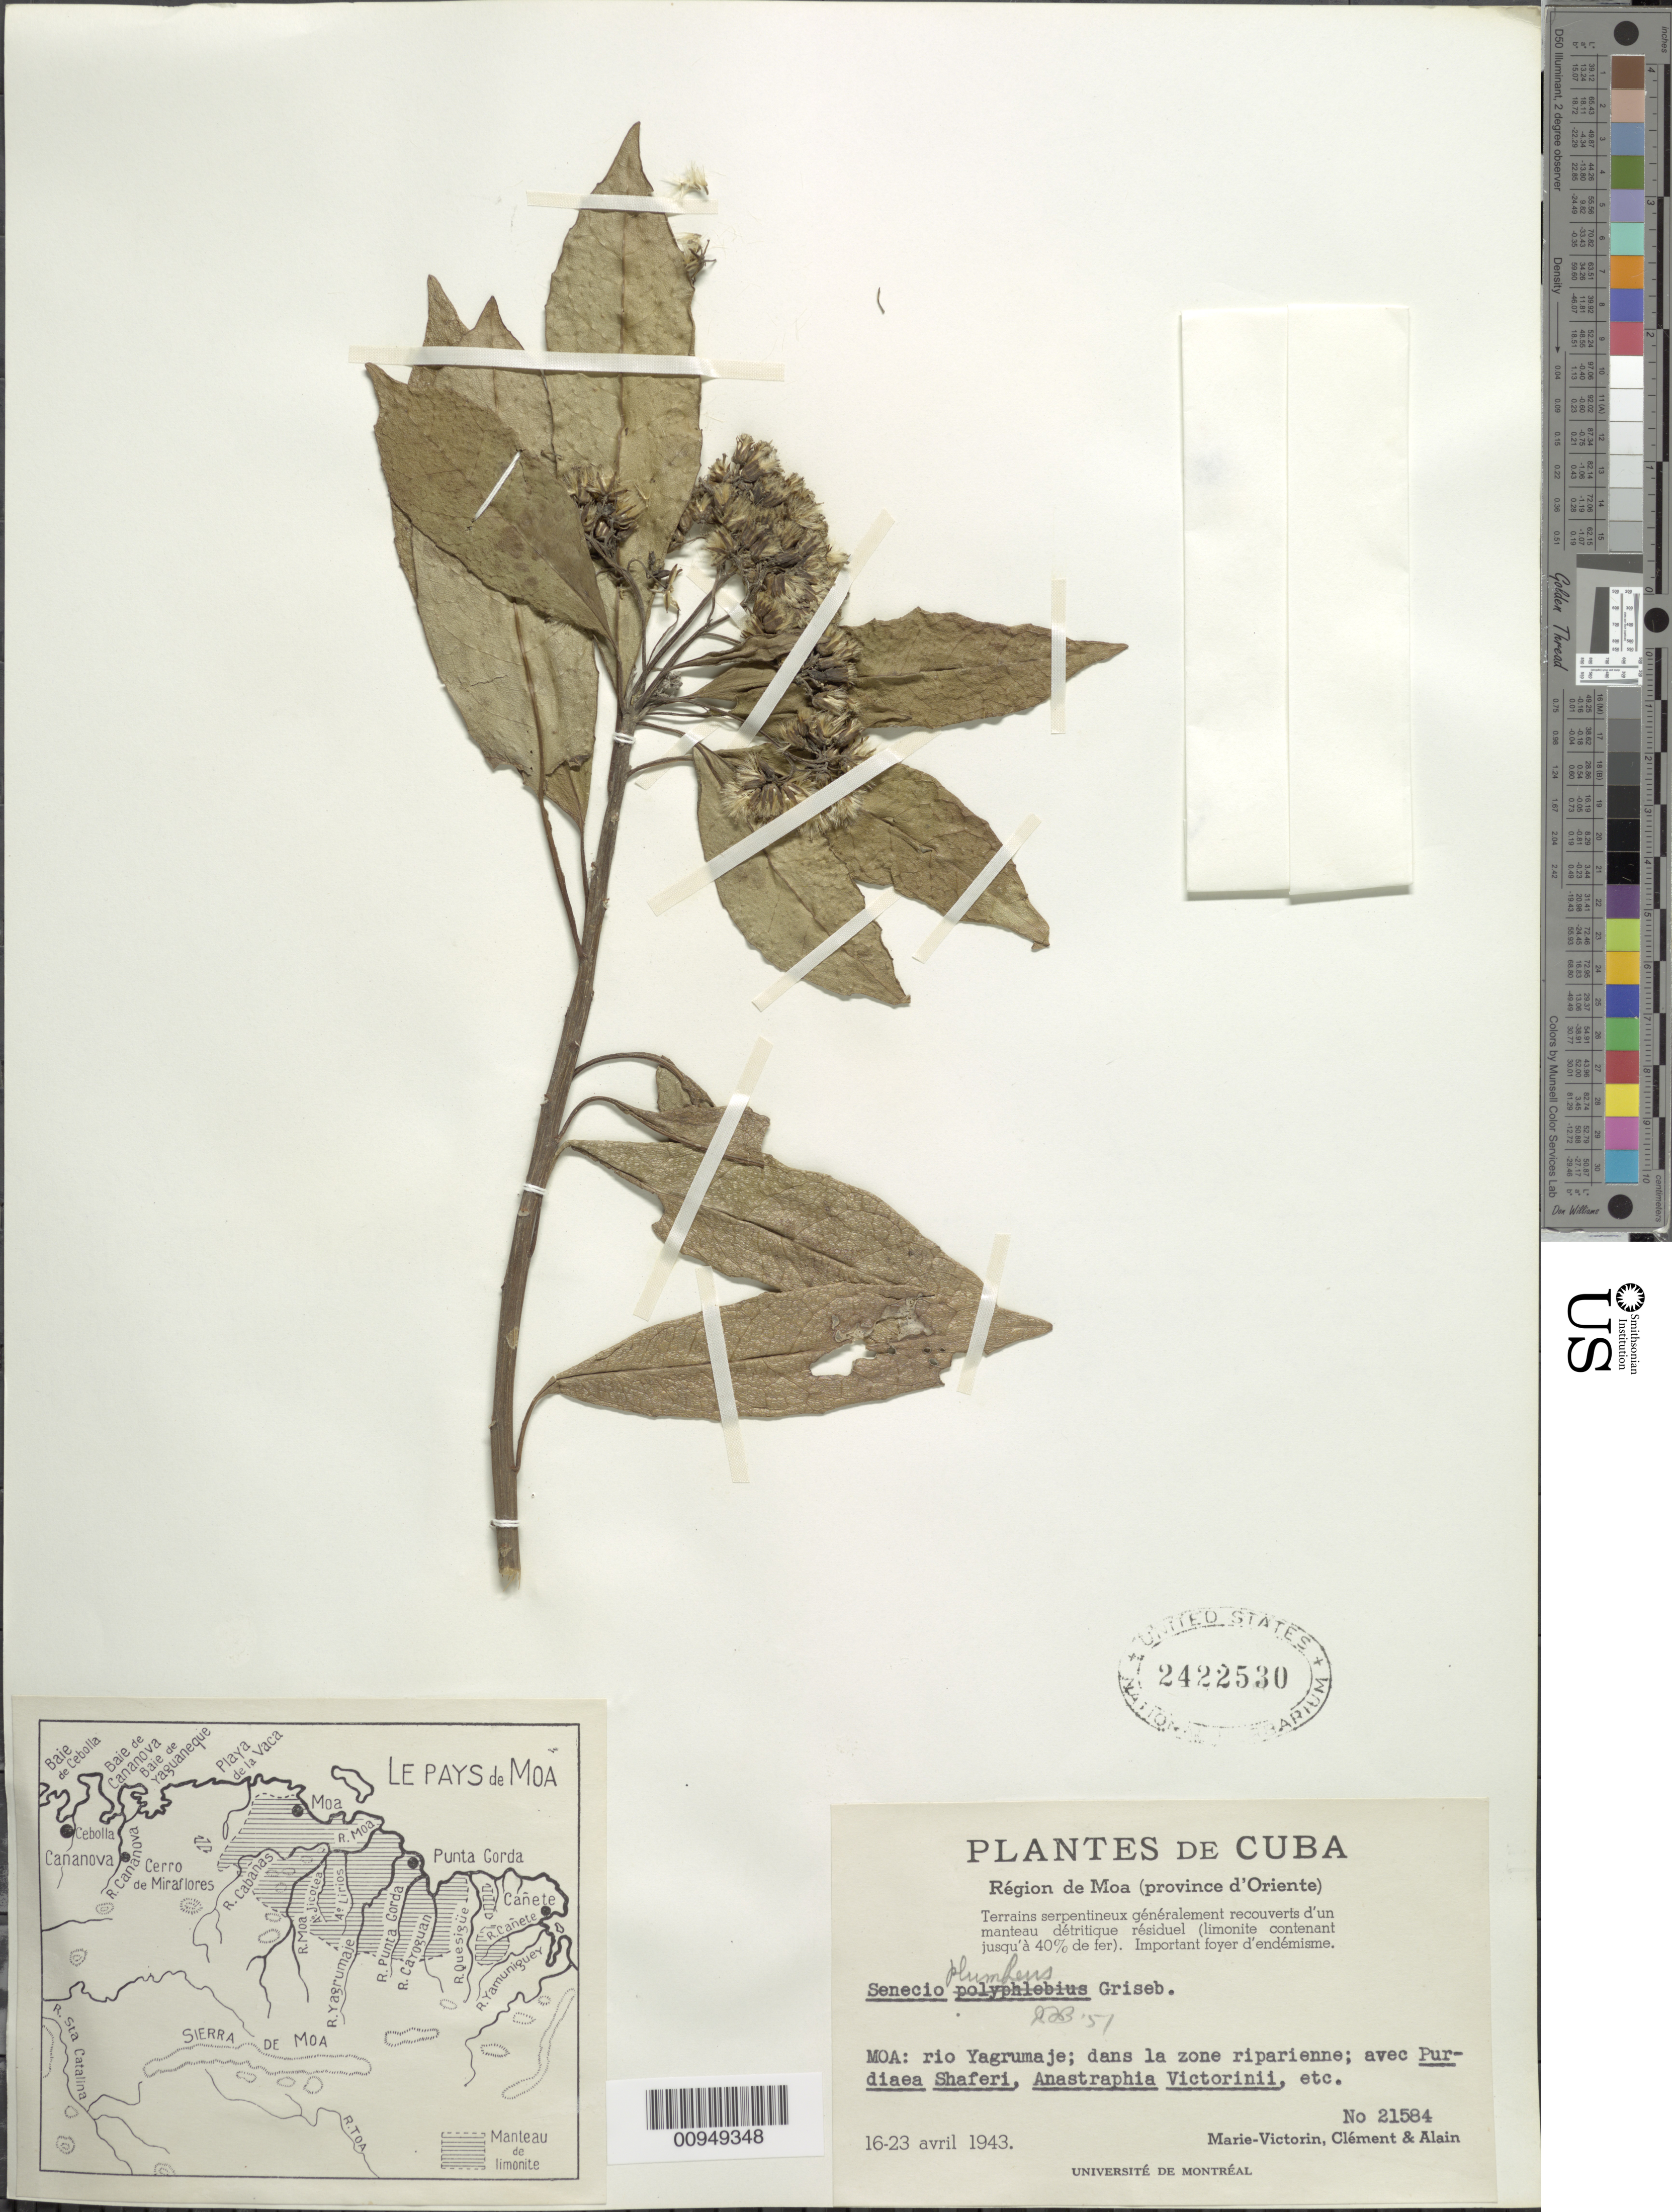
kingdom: Plantae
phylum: Tracheophyta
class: Magnoliopsida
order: Asterales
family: Asteraceae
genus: Senecio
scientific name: Senecio plumbeus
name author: Griseb.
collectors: Fr. Marie-Victorin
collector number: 21584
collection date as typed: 16 Apr 1943 to 23 Apr 1943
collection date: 1943-04-16/1943-04-23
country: Cuba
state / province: Holguín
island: Cuba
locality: Moa, Rio Yagrumaje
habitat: Dans la zone riparienne; avec Purdiaea, Shaferi, Anastraphia, Victorinii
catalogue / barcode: US 2422530